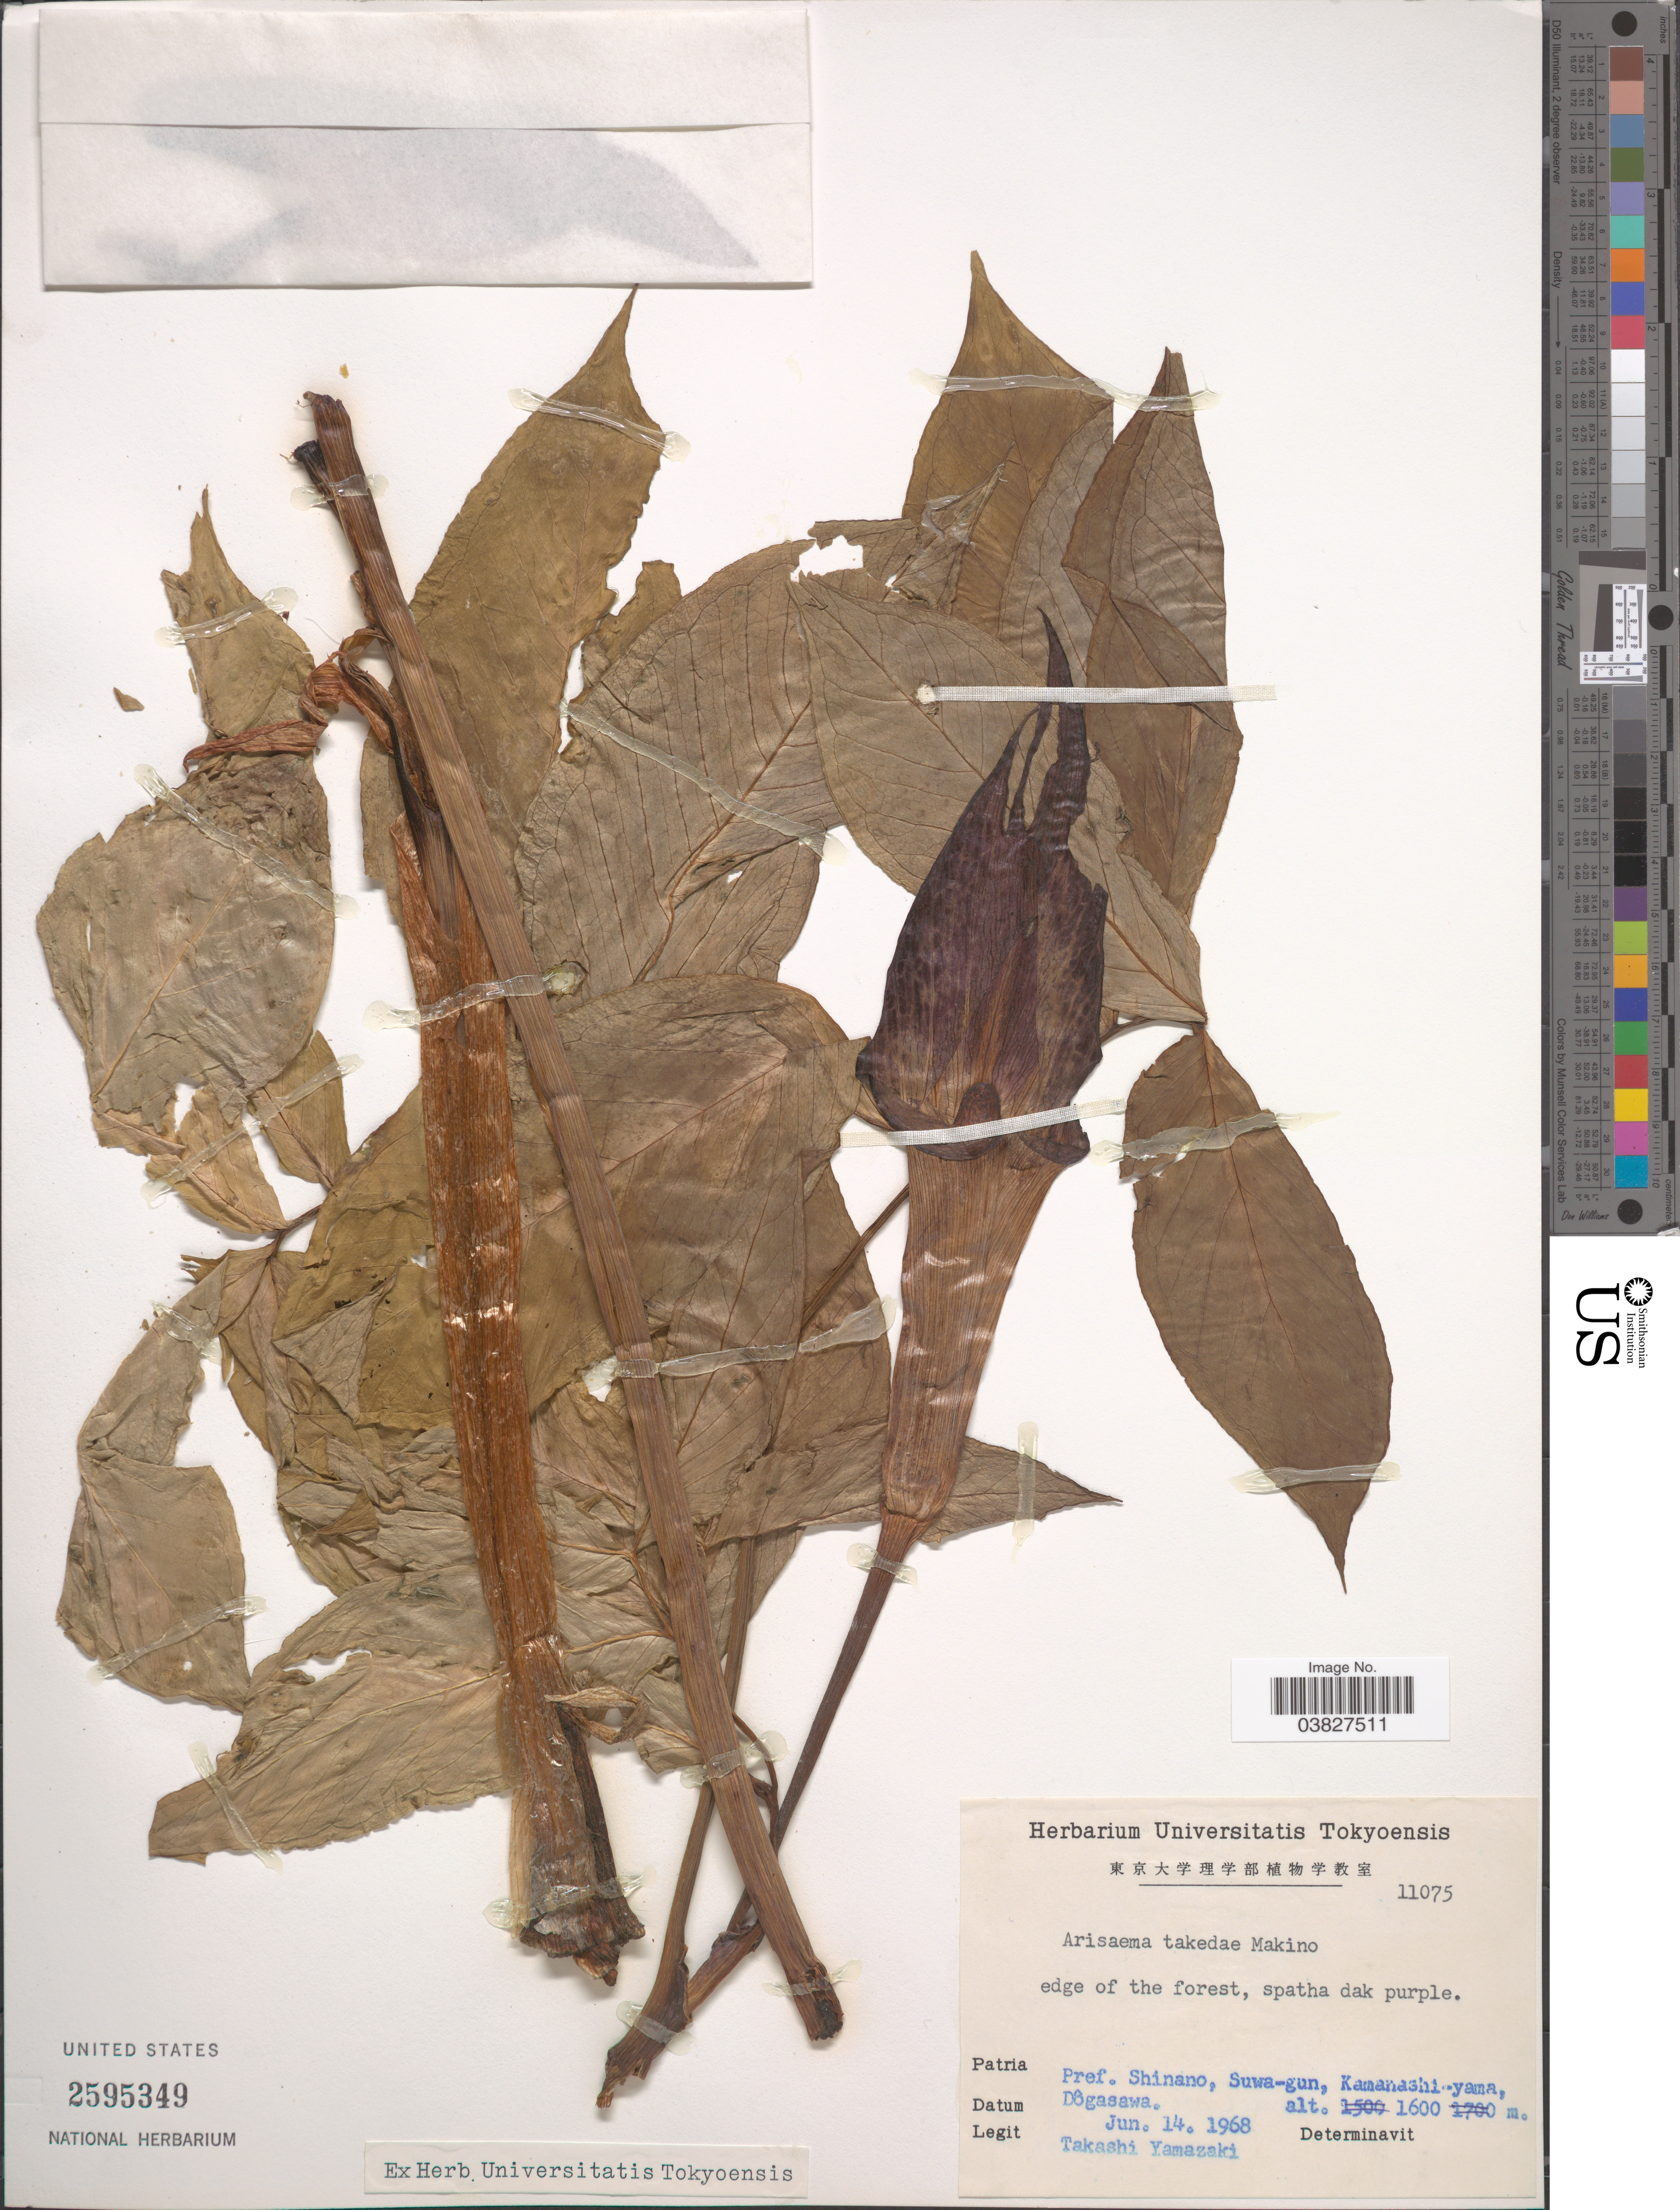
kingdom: Plantae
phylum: Tracheophyta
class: Liliopsida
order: Alismatales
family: Araceae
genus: Arisaema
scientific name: Arisaema takedae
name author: Makino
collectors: T. Yamazaki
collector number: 11075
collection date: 1968-06-14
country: Japan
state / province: Tokyo, Federal City of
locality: Edge of the forest. Pref. Shinano, Suwa-gun, Kamanashi-yama, Dôgasawa.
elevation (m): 1600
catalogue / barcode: US 2595349